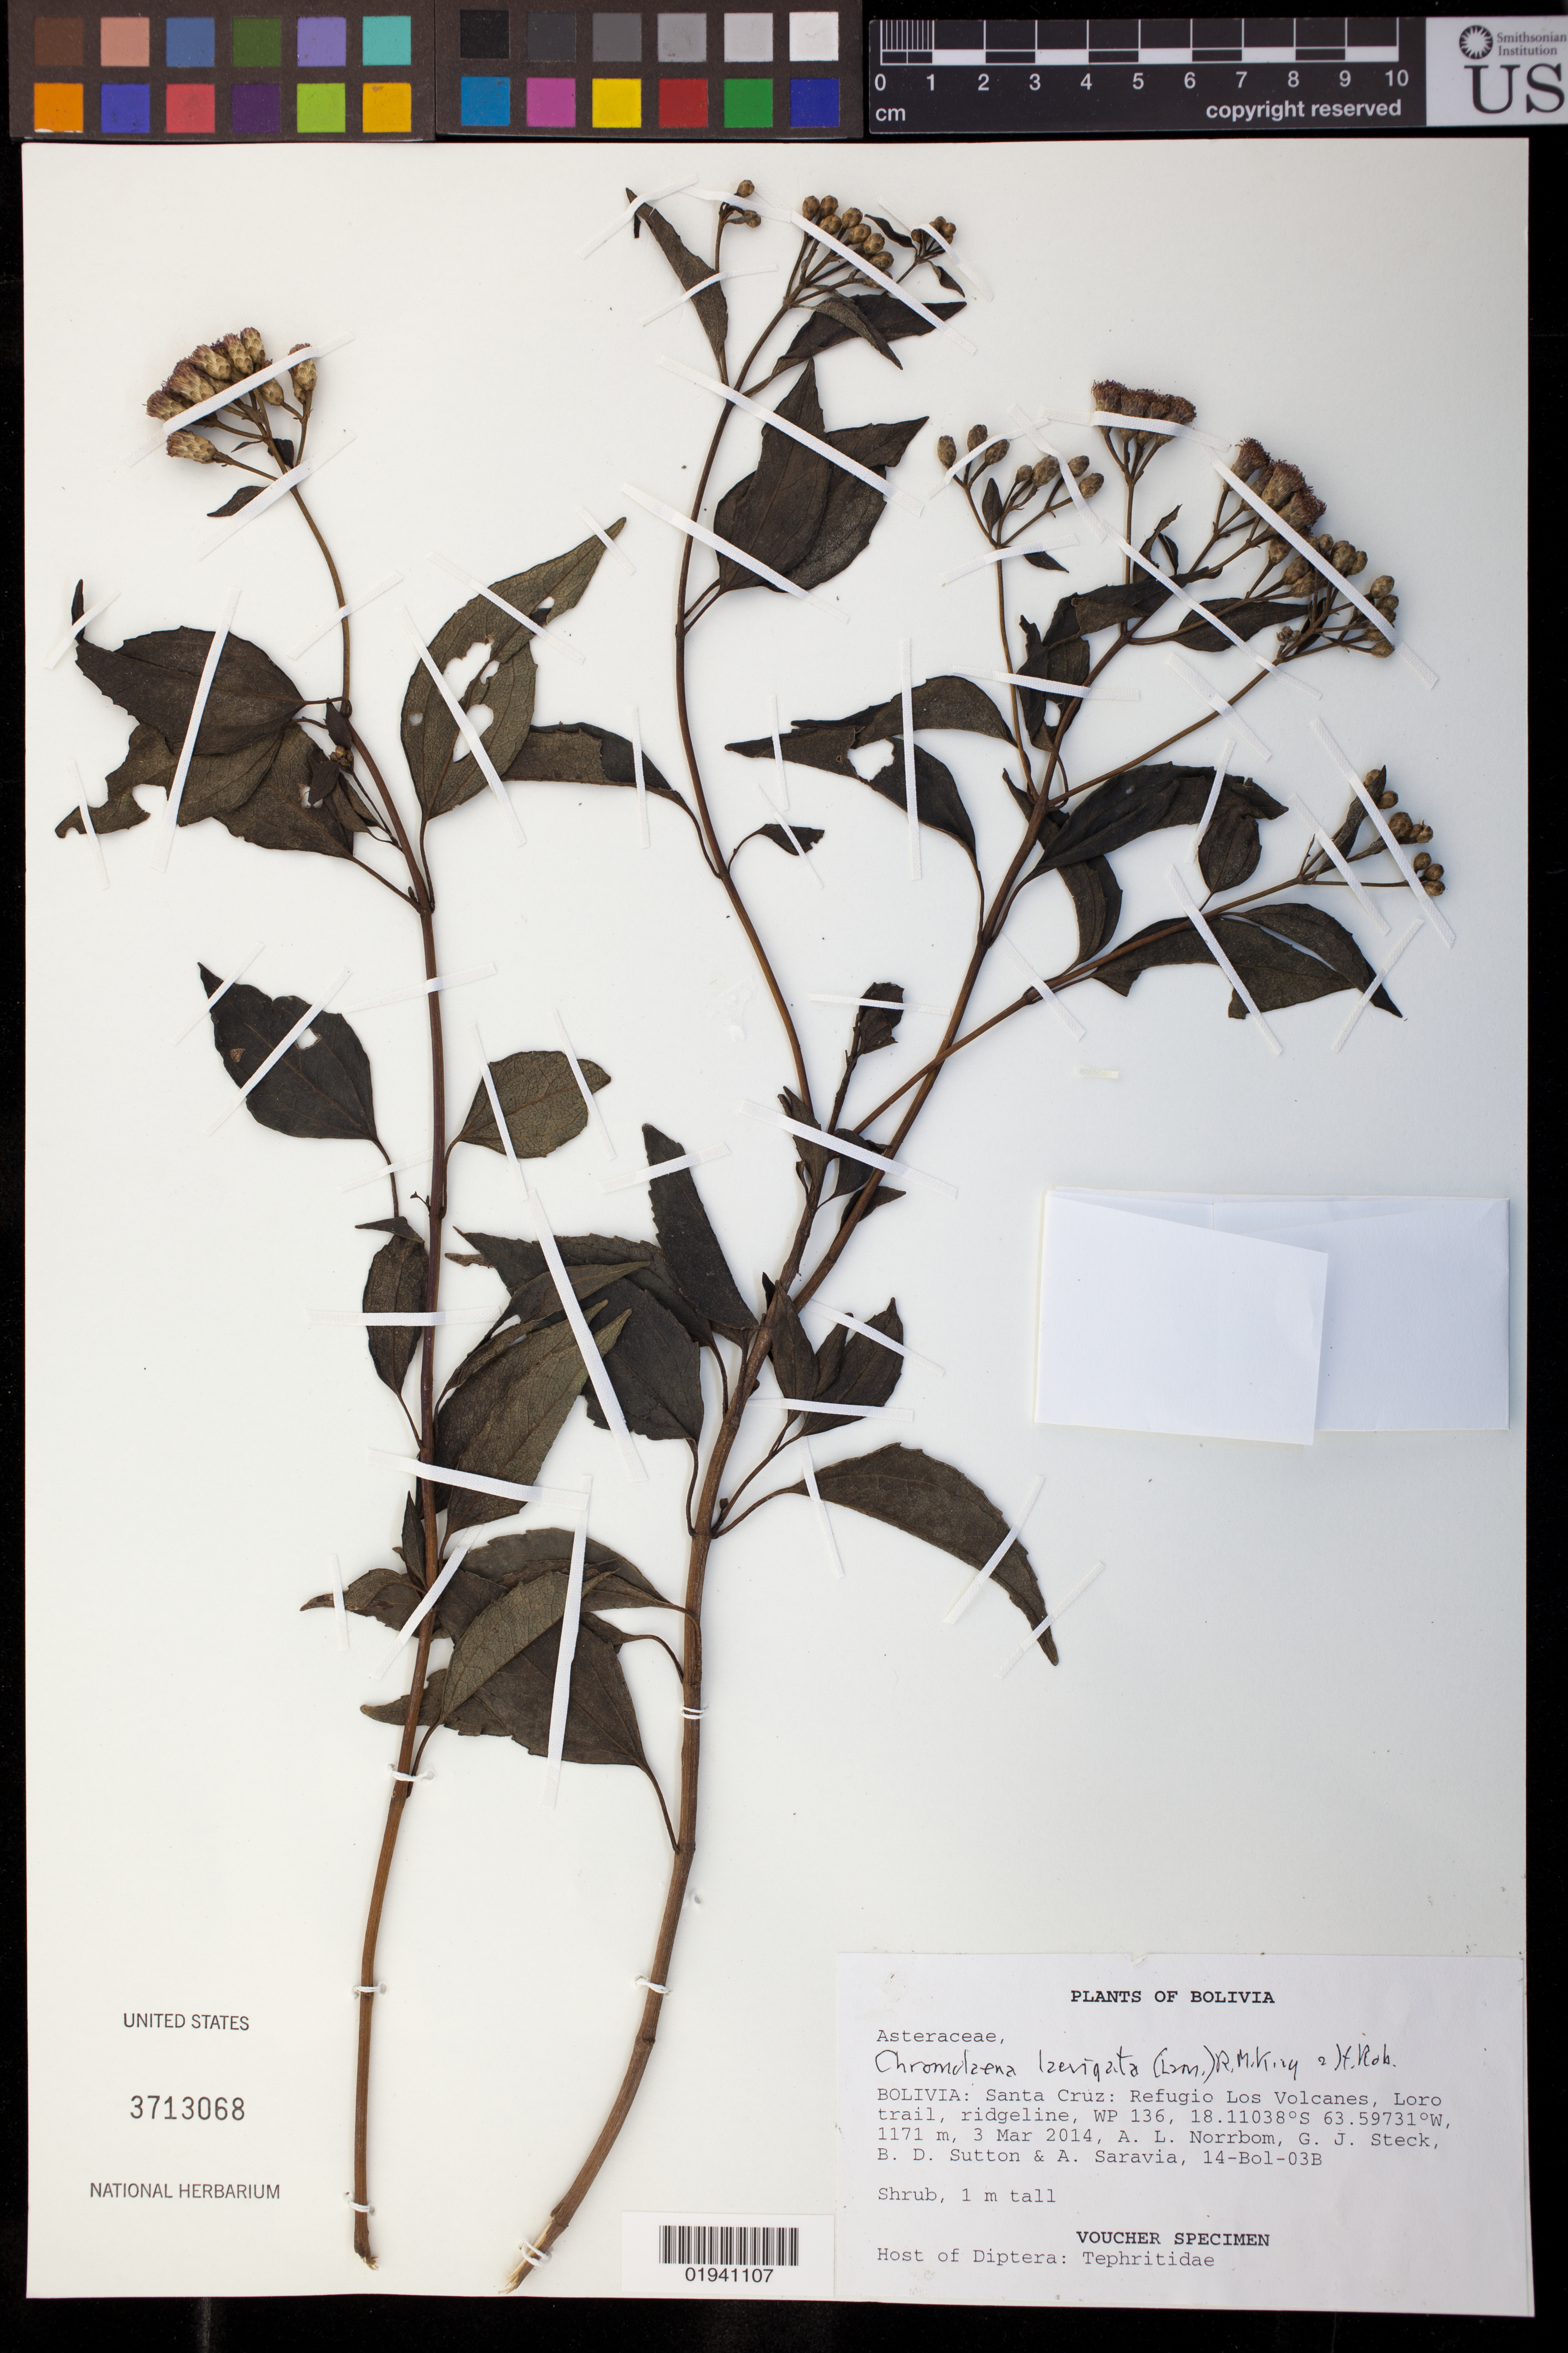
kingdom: Plantae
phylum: Tracheophyta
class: Magnoliopsida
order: Asterales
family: Asteraceae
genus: Chromolaena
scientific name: Chromolaena laevigata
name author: (Lam.) R.M. King & H. Rob.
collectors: A. L. Norrbom, G. Steck, B. Sutton & A. Saravia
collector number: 14-Bol-03B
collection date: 2014-03-03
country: Bolivia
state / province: Santa Cruz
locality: Refugio Los Volcanes, Loro trail, WP 136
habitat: ridgeline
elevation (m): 1171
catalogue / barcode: US 3713068